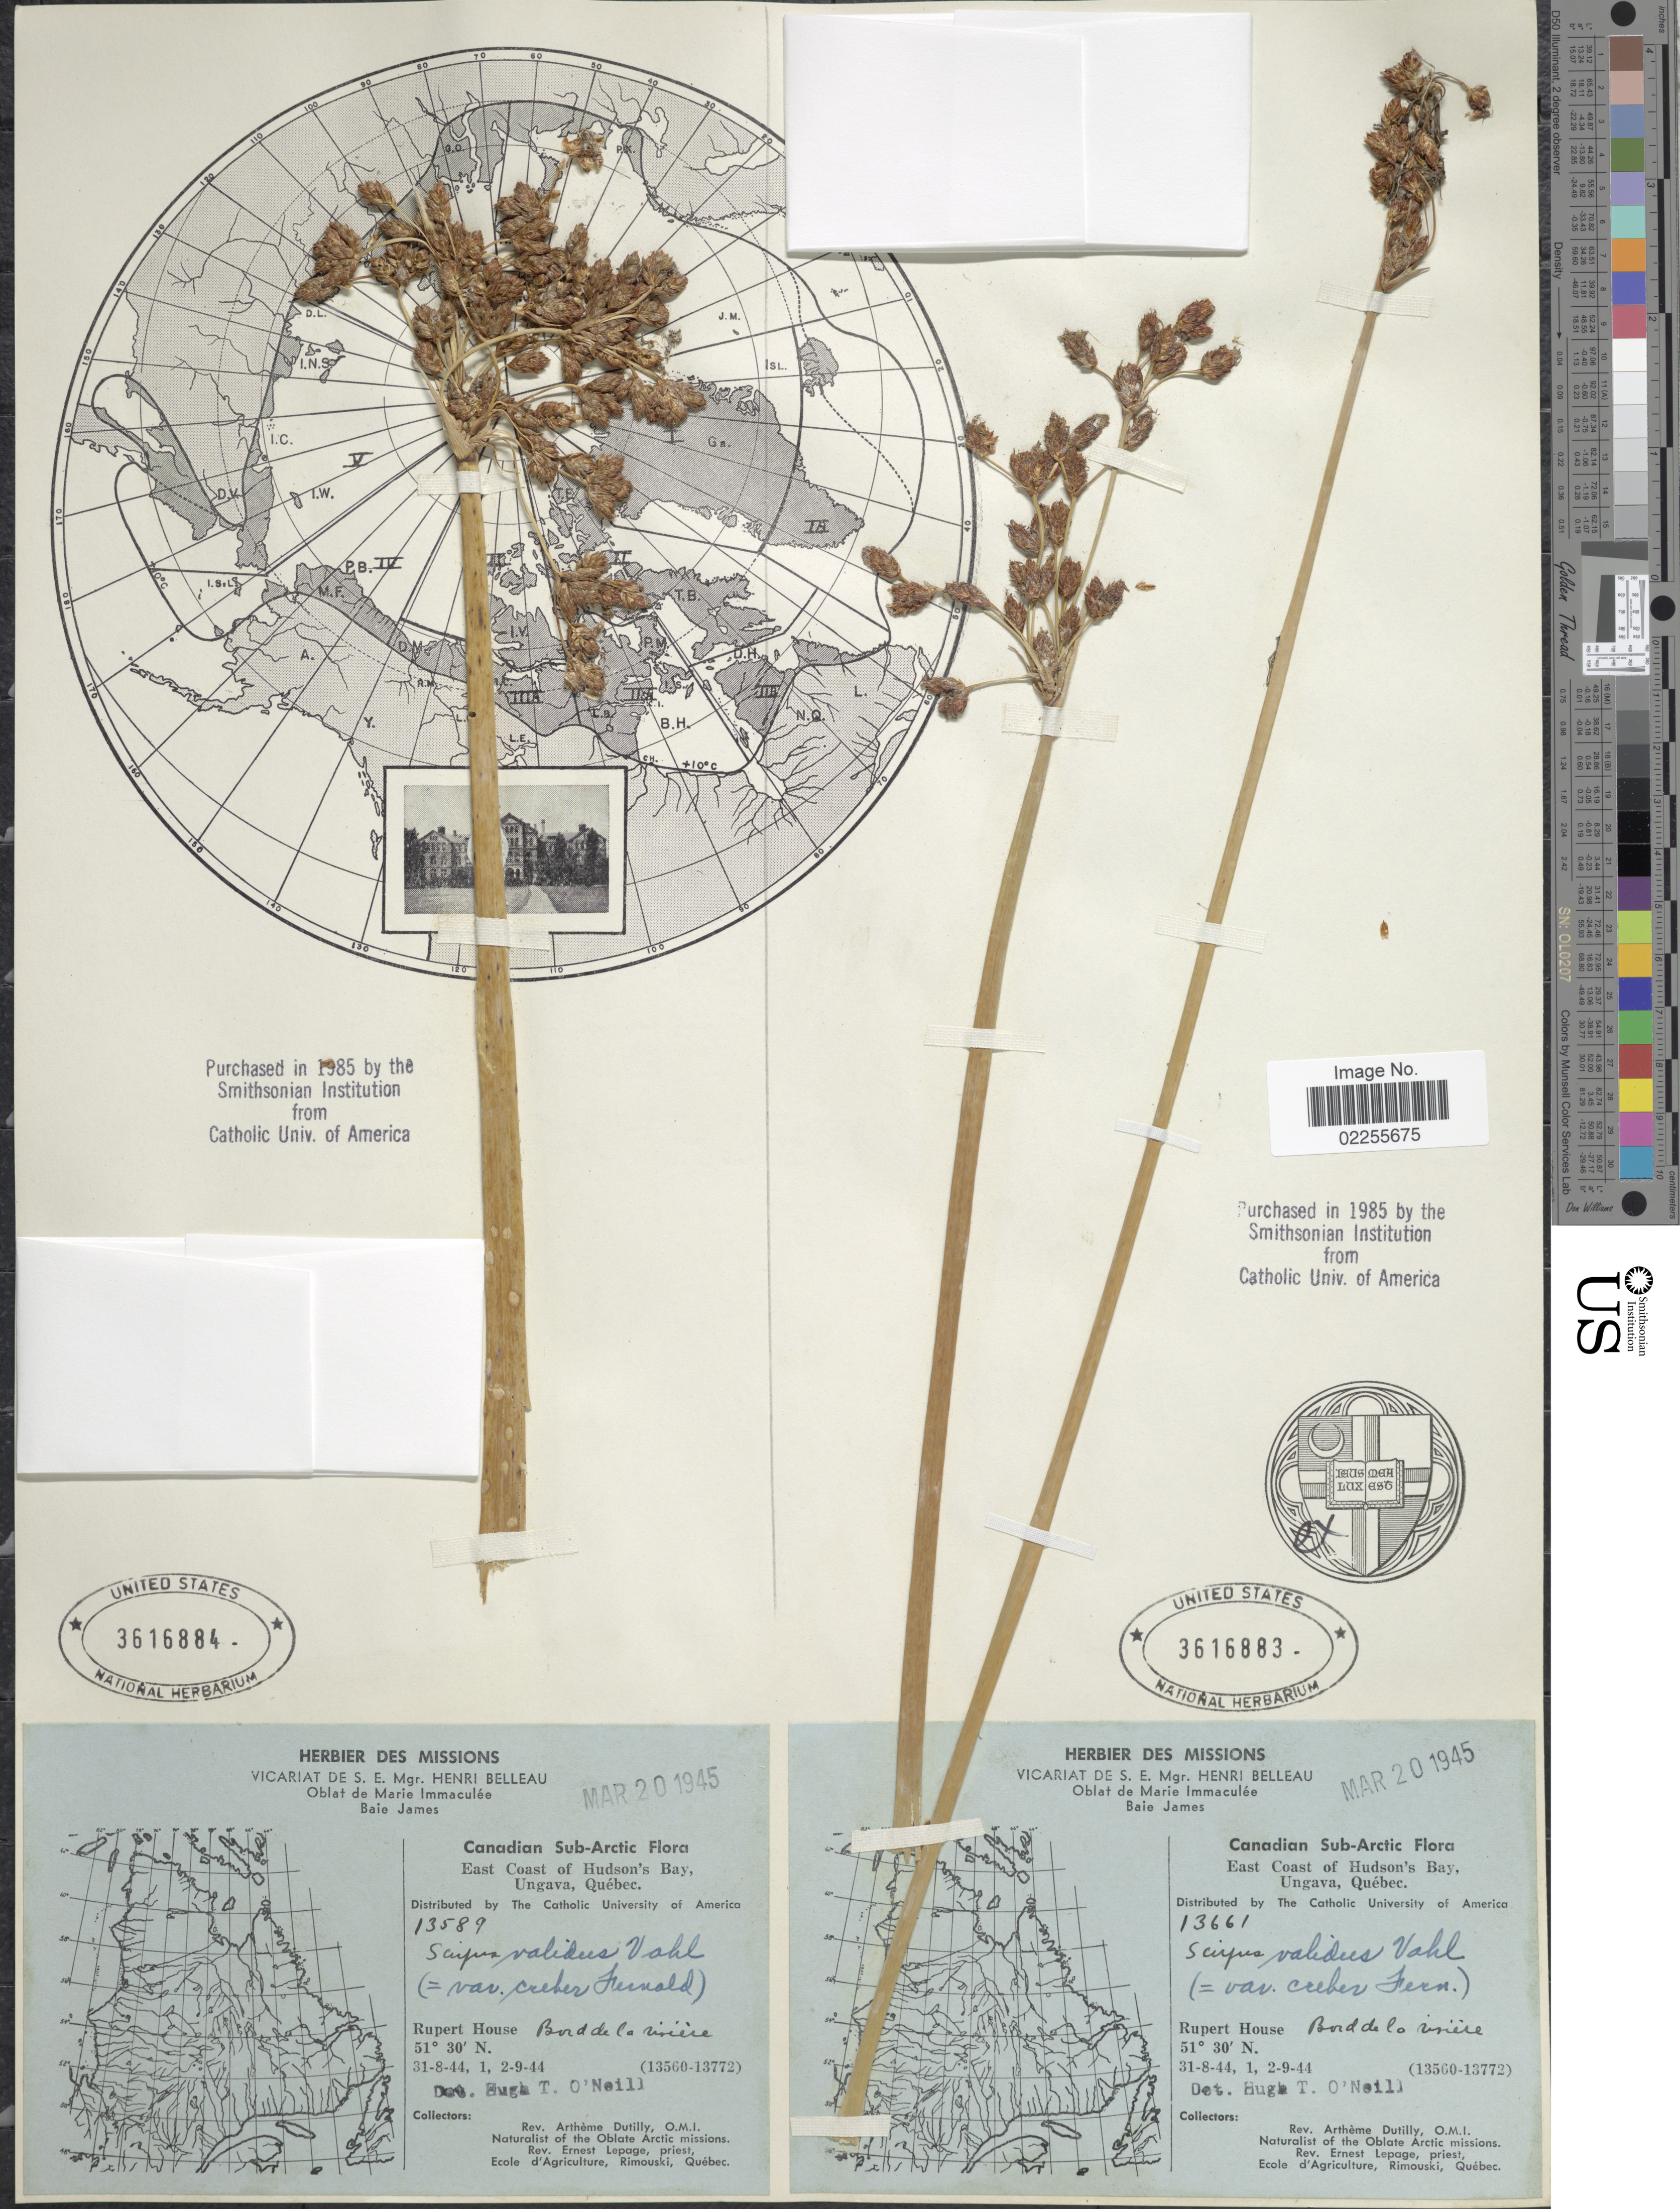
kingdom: Plantae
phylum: Tracheophyta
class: Liliopsida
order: Poales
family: Cyperaceae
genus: Schoenoplectus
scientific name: Schoenoplectus tabernaemontani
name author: (C.C. Gmel.) Palla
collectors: A. Dutilly & E. Lepage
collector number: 13589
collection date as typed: Transcribed d/m/y: 31/8/44 to 2/9/44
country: Canada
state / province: Quebec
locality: Candian Sub-Arctic, East Coast of Huson's Bay, Ungava, Rupert House, Bord de la riviere.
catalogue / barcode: US 3616884-2